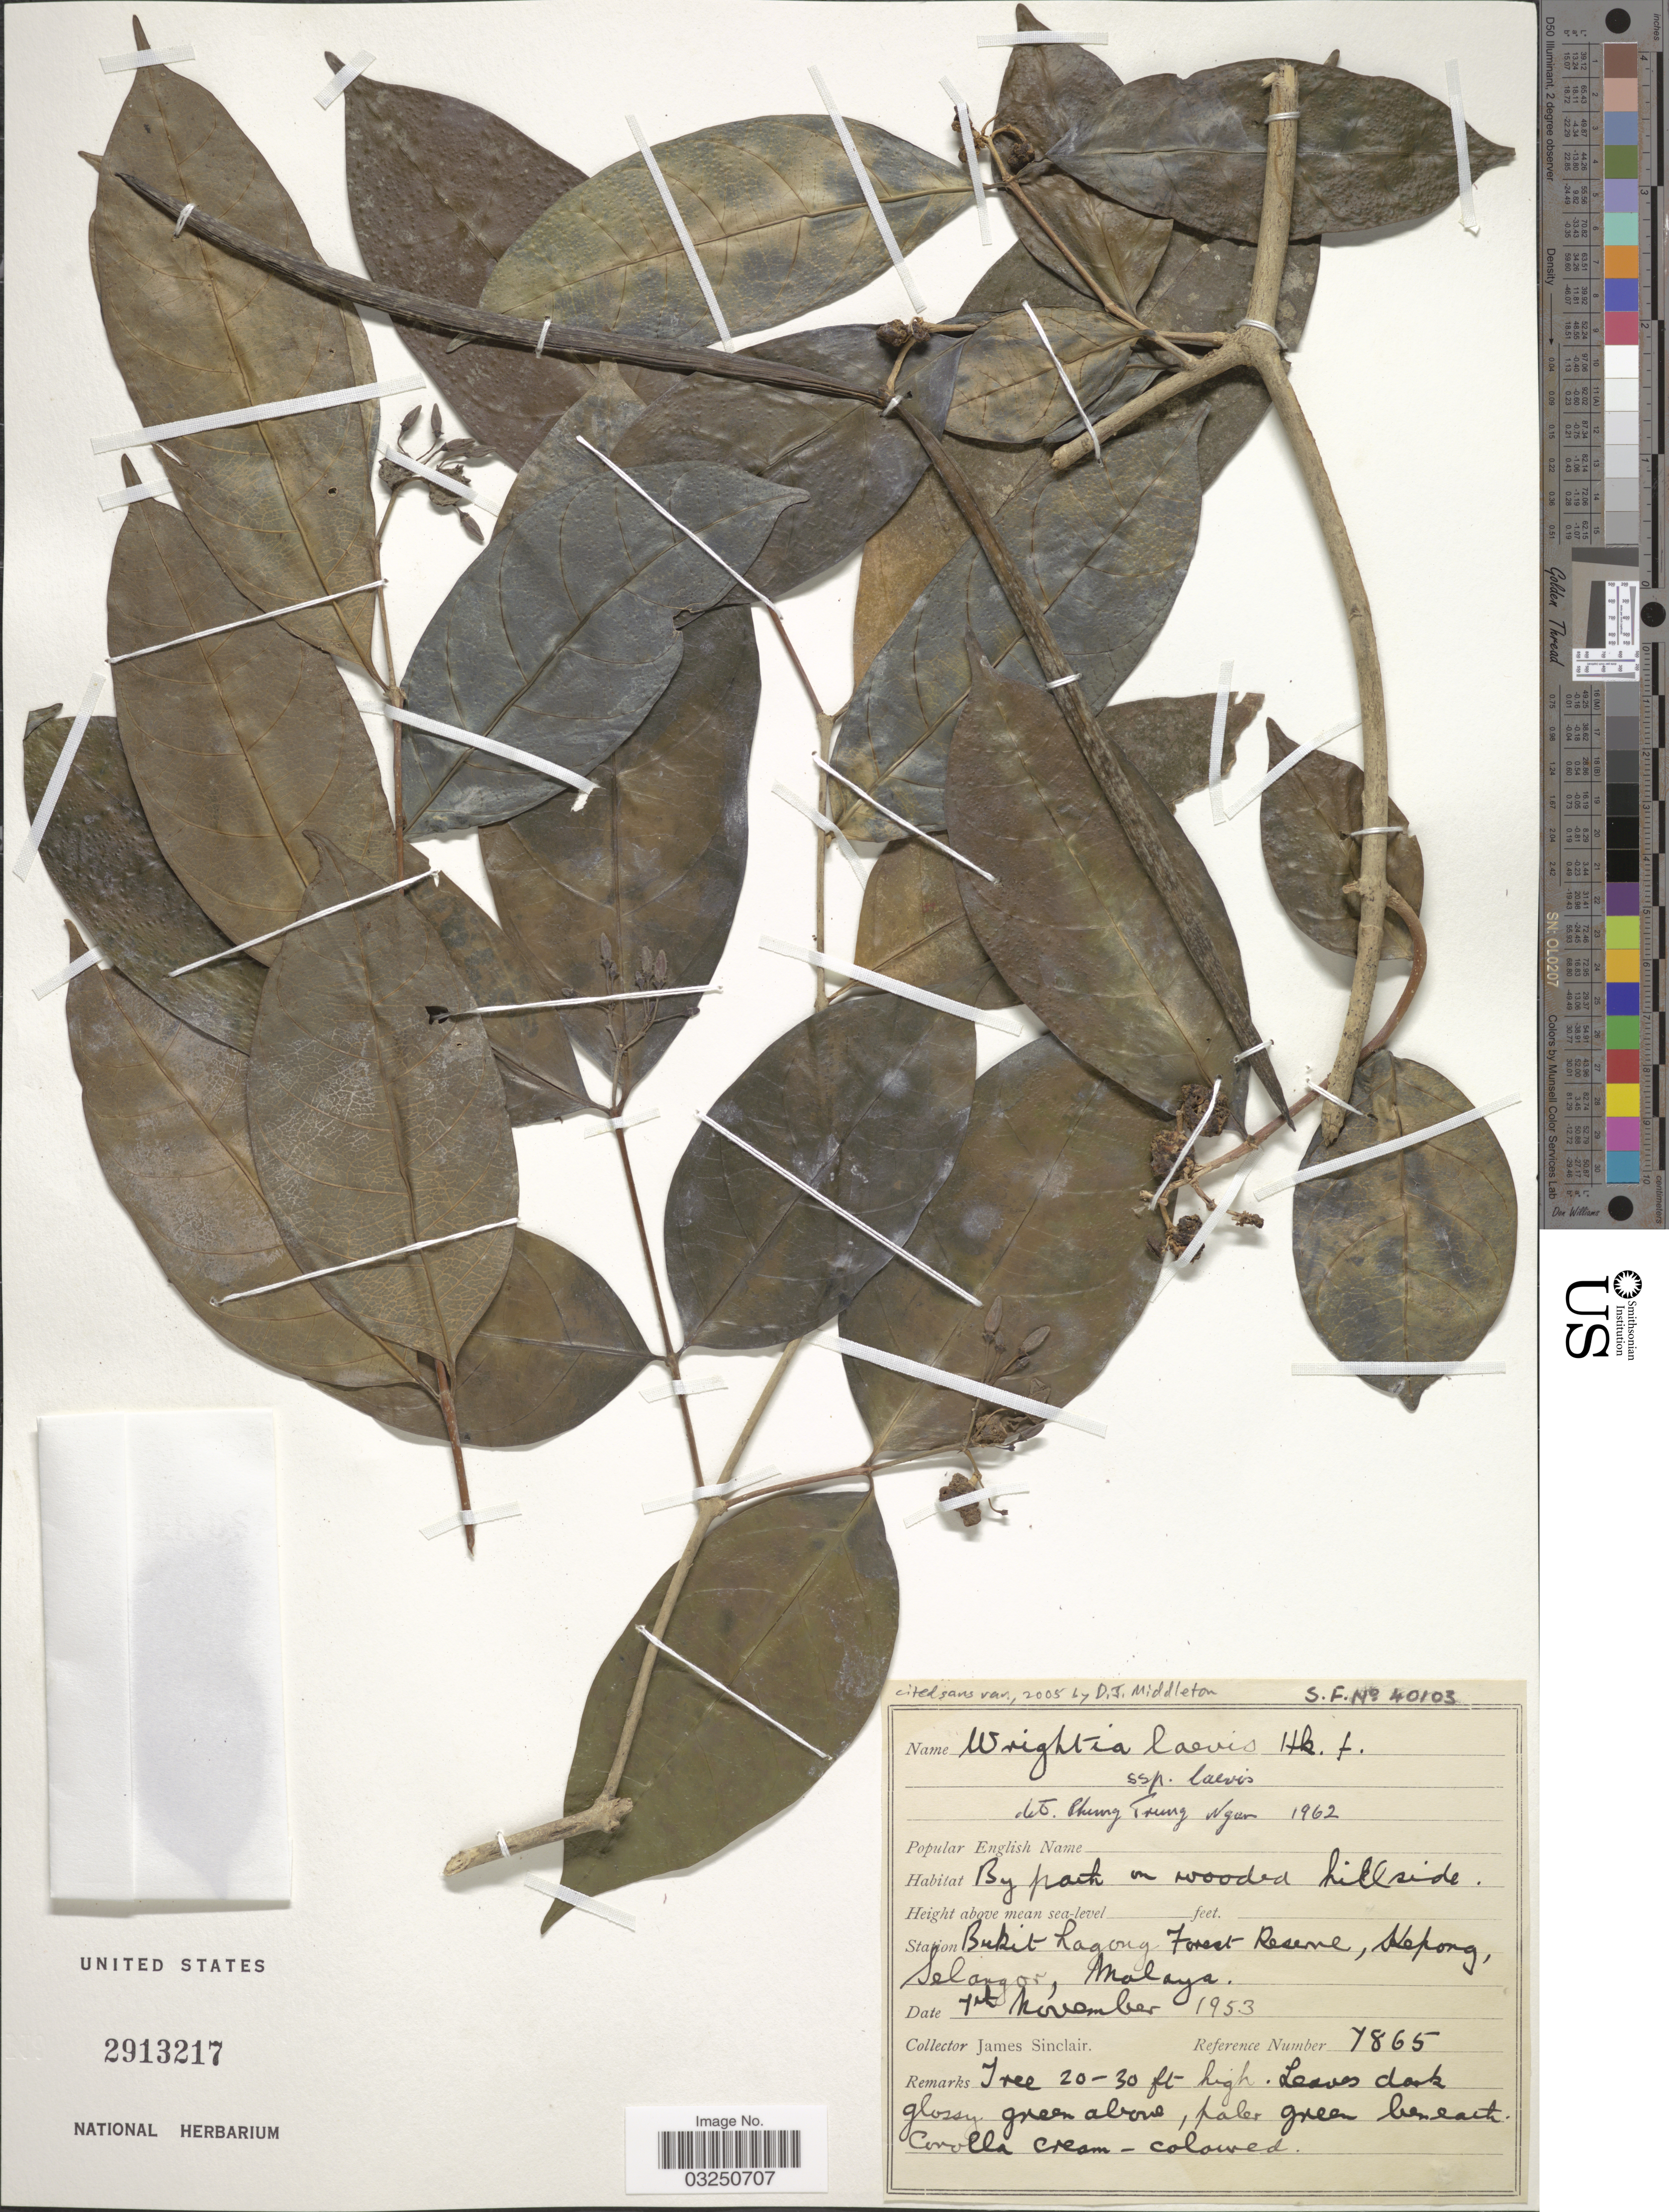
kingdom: Plantae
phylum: Tracheophyta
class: Magnoliopsida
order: Gentianales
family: Apocynaceae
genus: Wrightia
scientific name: Wrightia laevis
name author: Hook. f.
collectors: J. Sinclair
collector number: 7865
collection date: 1953-11-07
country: Malaysia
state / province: Selangor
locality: Bukit Lagong Forest Reserve, Kepong. Malaya.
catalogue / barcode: US 2913217